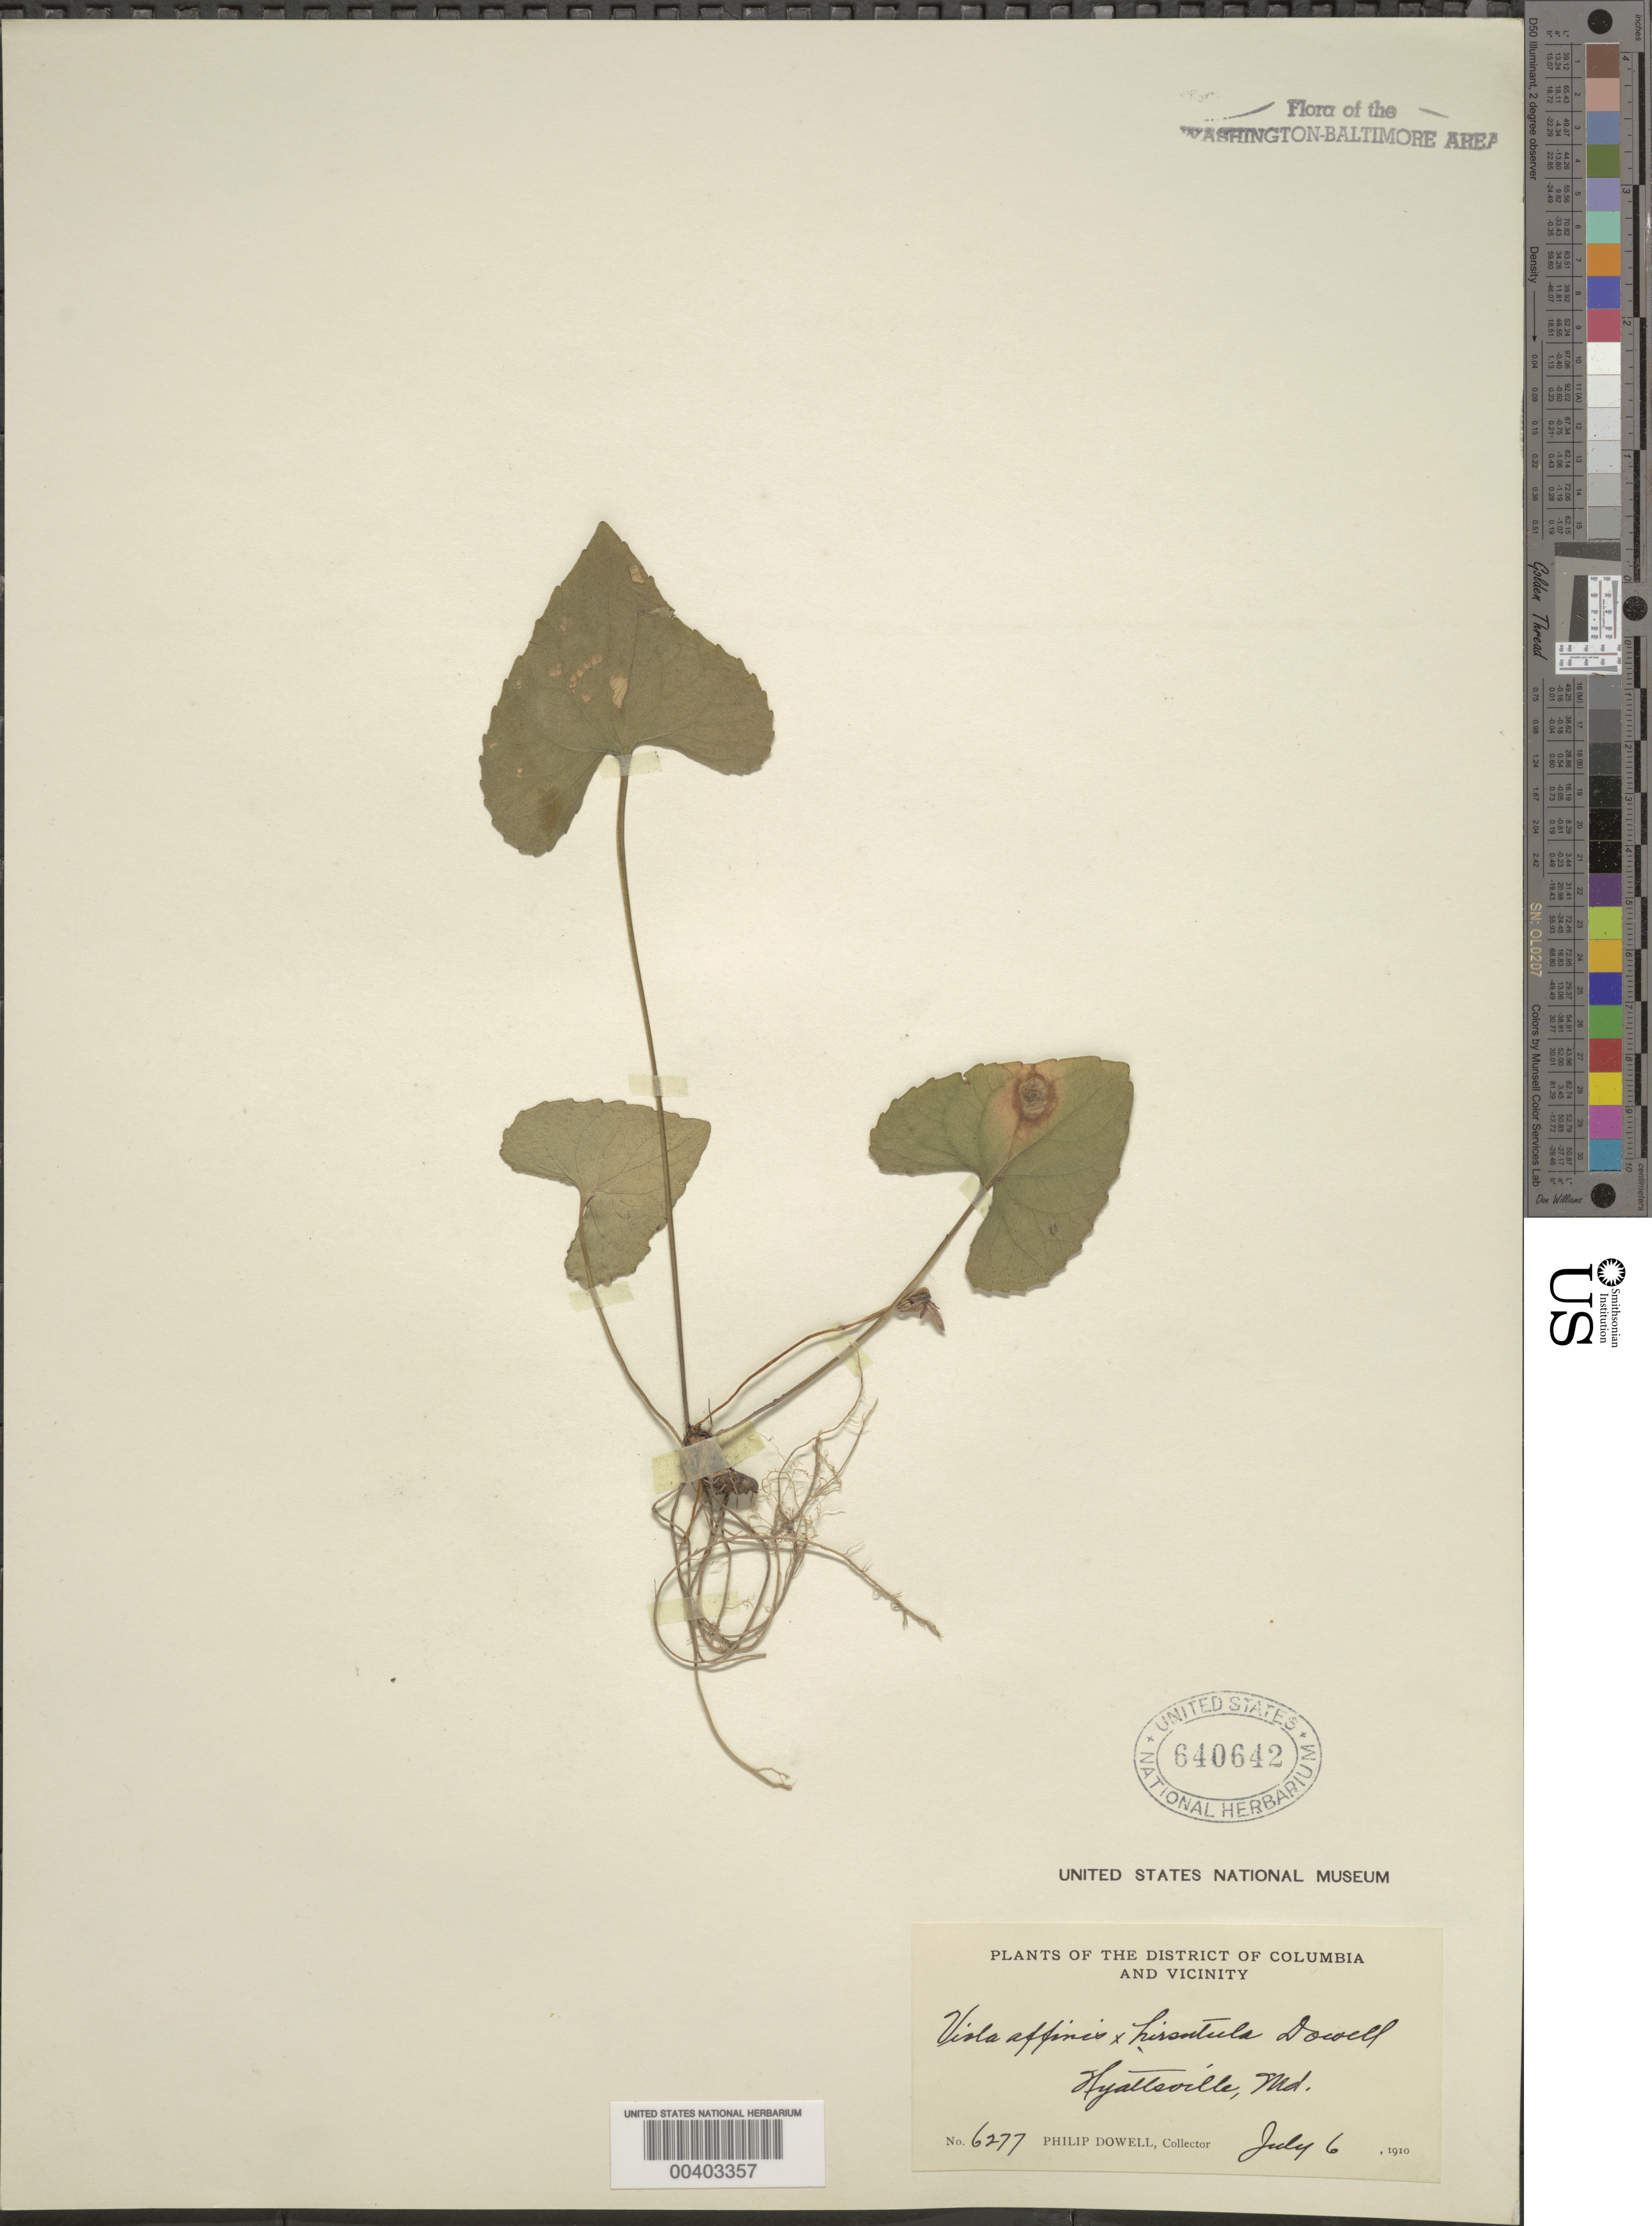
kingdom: Plantae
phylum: Tracheophyta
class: Magnoliopsida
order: Malpighiales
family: Violaceae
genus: Viola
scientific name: Viola sororia var. affinis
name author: (LeConte) McKinney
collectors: P. Dowell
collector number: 6277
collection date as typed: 06 Jul 1910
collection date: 1910-07-06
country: United States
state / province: Maryland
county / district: Prince George's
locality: Hyattsville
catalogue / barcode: US 640642